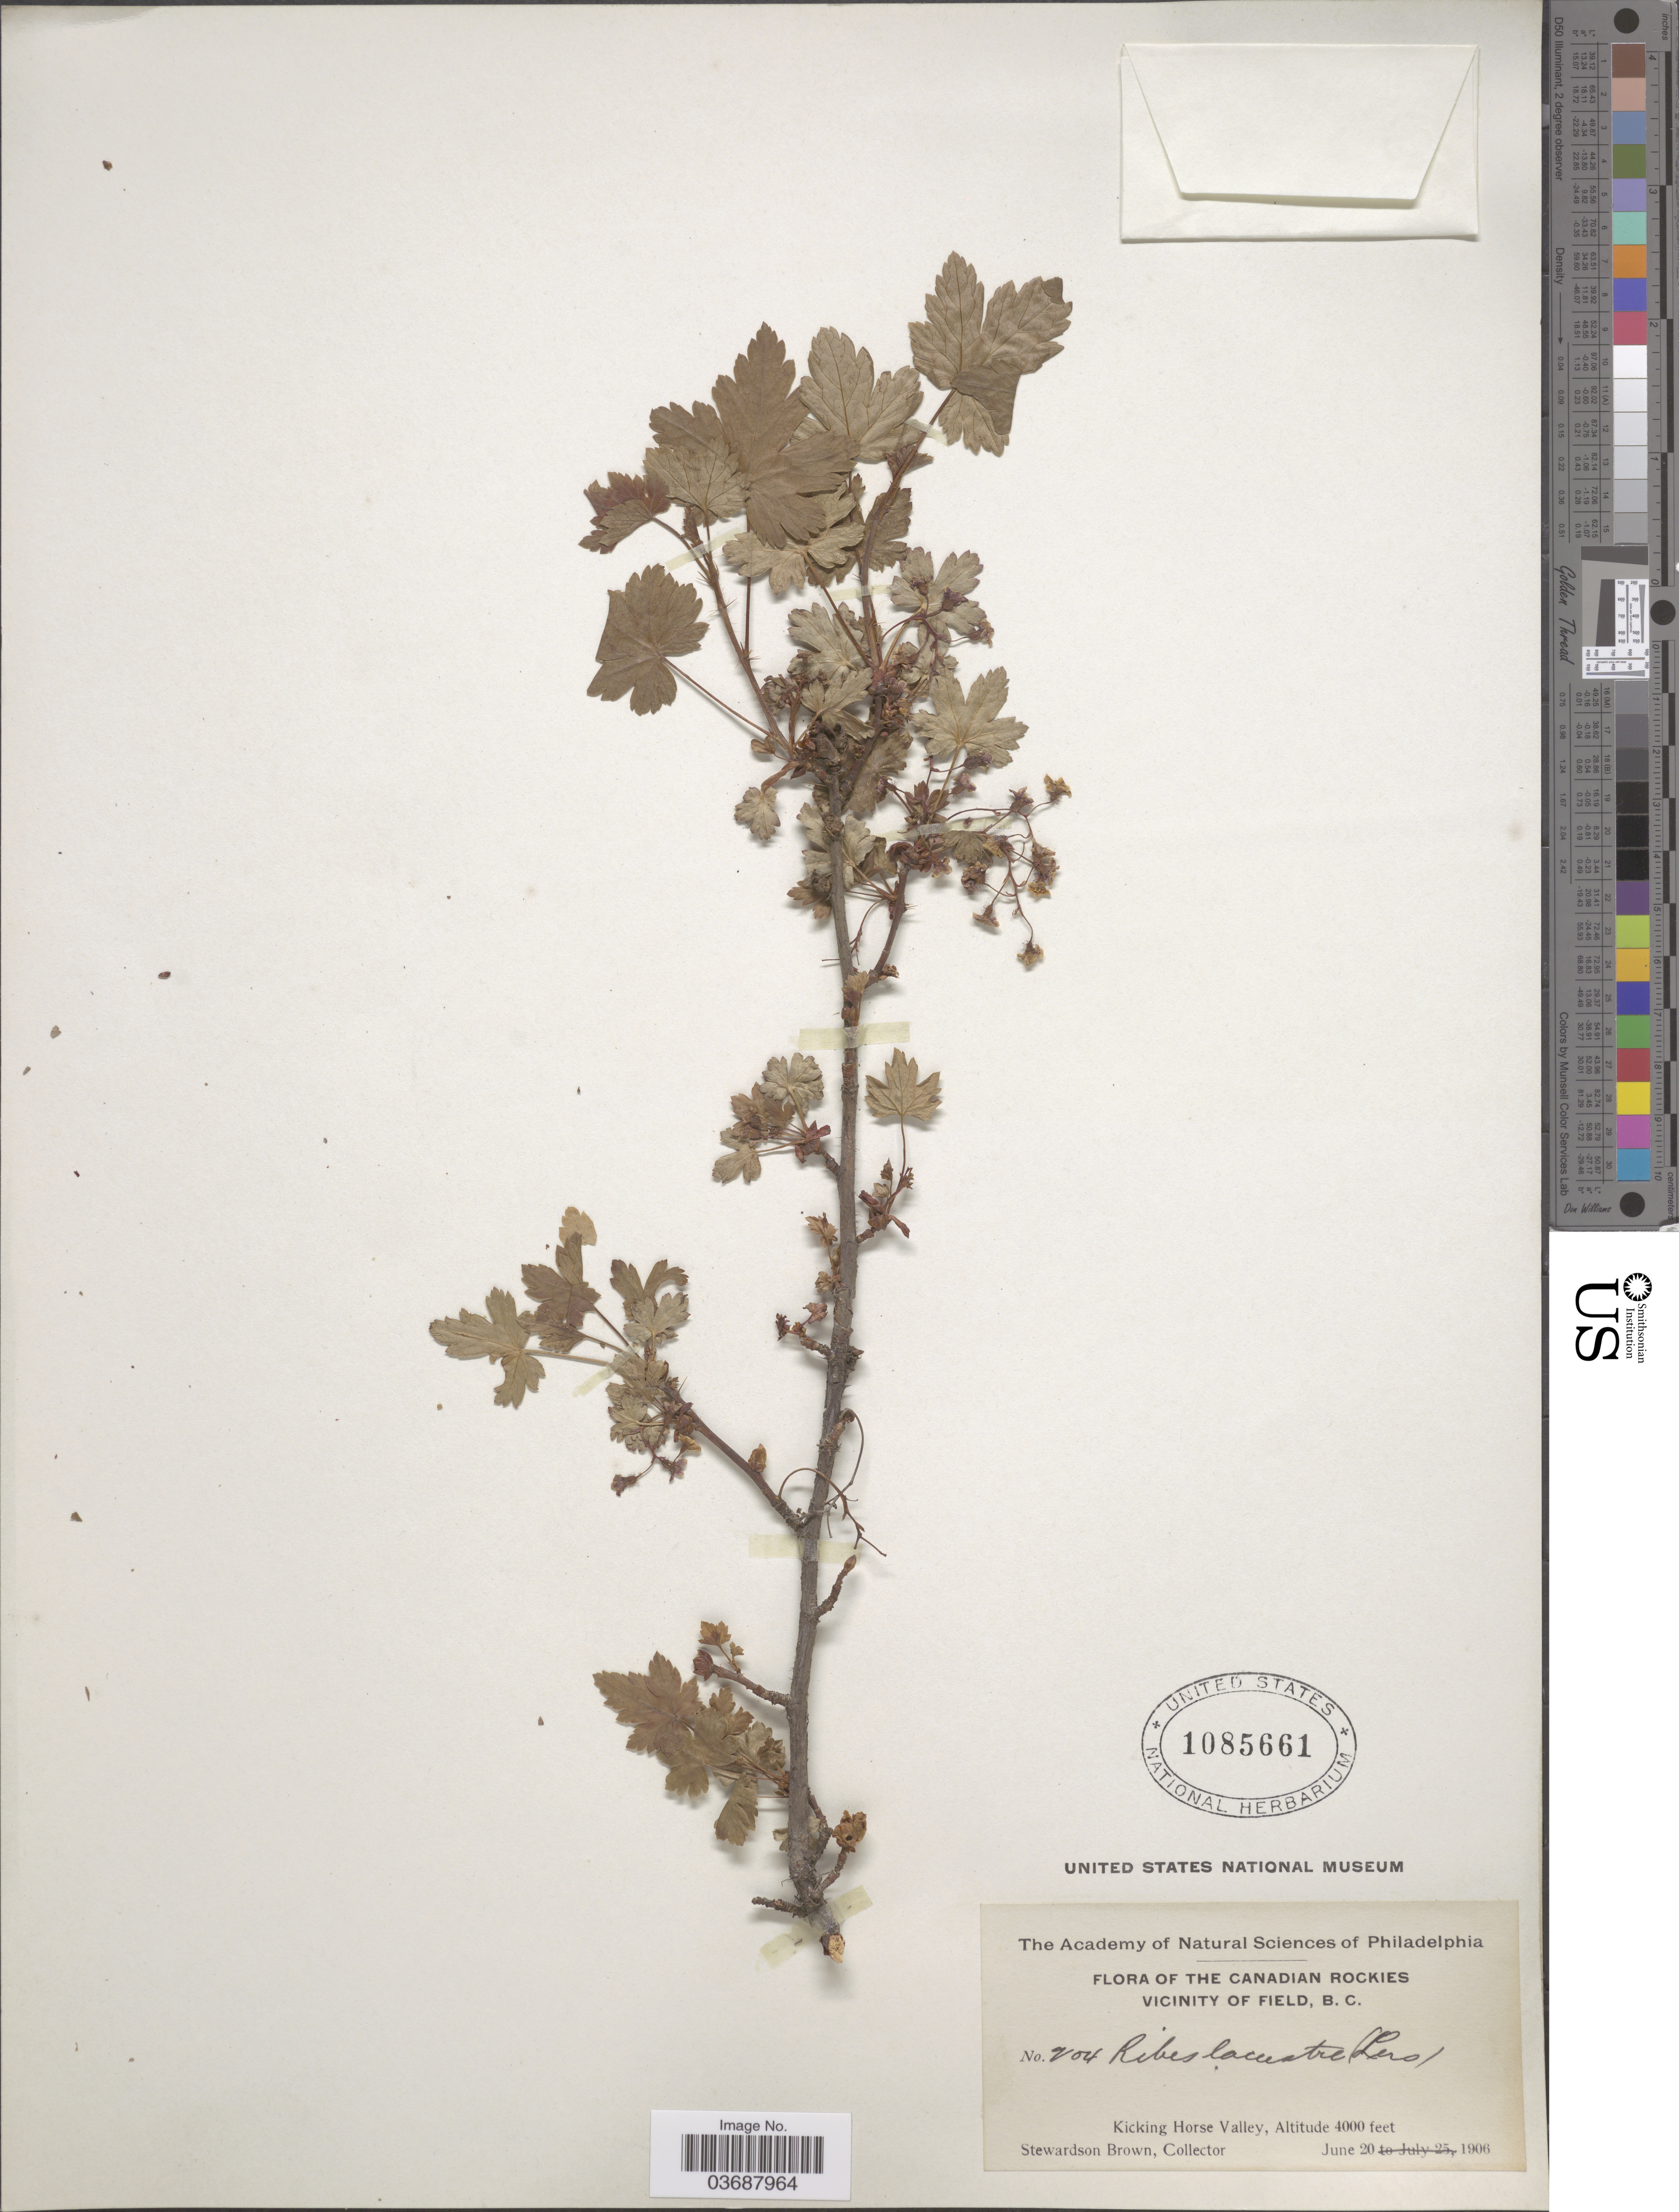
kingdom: Plantae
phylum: Tracheophyta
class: Magnoliopsida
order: Saxifragales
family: Grossulariaceae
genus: Ribes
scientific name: Ribes lacustre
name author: (Pers.) Poir.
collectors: S. Brown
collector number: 904*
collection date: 1906-06-20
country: Canada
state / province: British Columbia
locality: The Canadian Rockies. Vicinity of Fields. Kicking Horse Valley.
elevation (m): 1219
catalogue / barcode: US 1085661